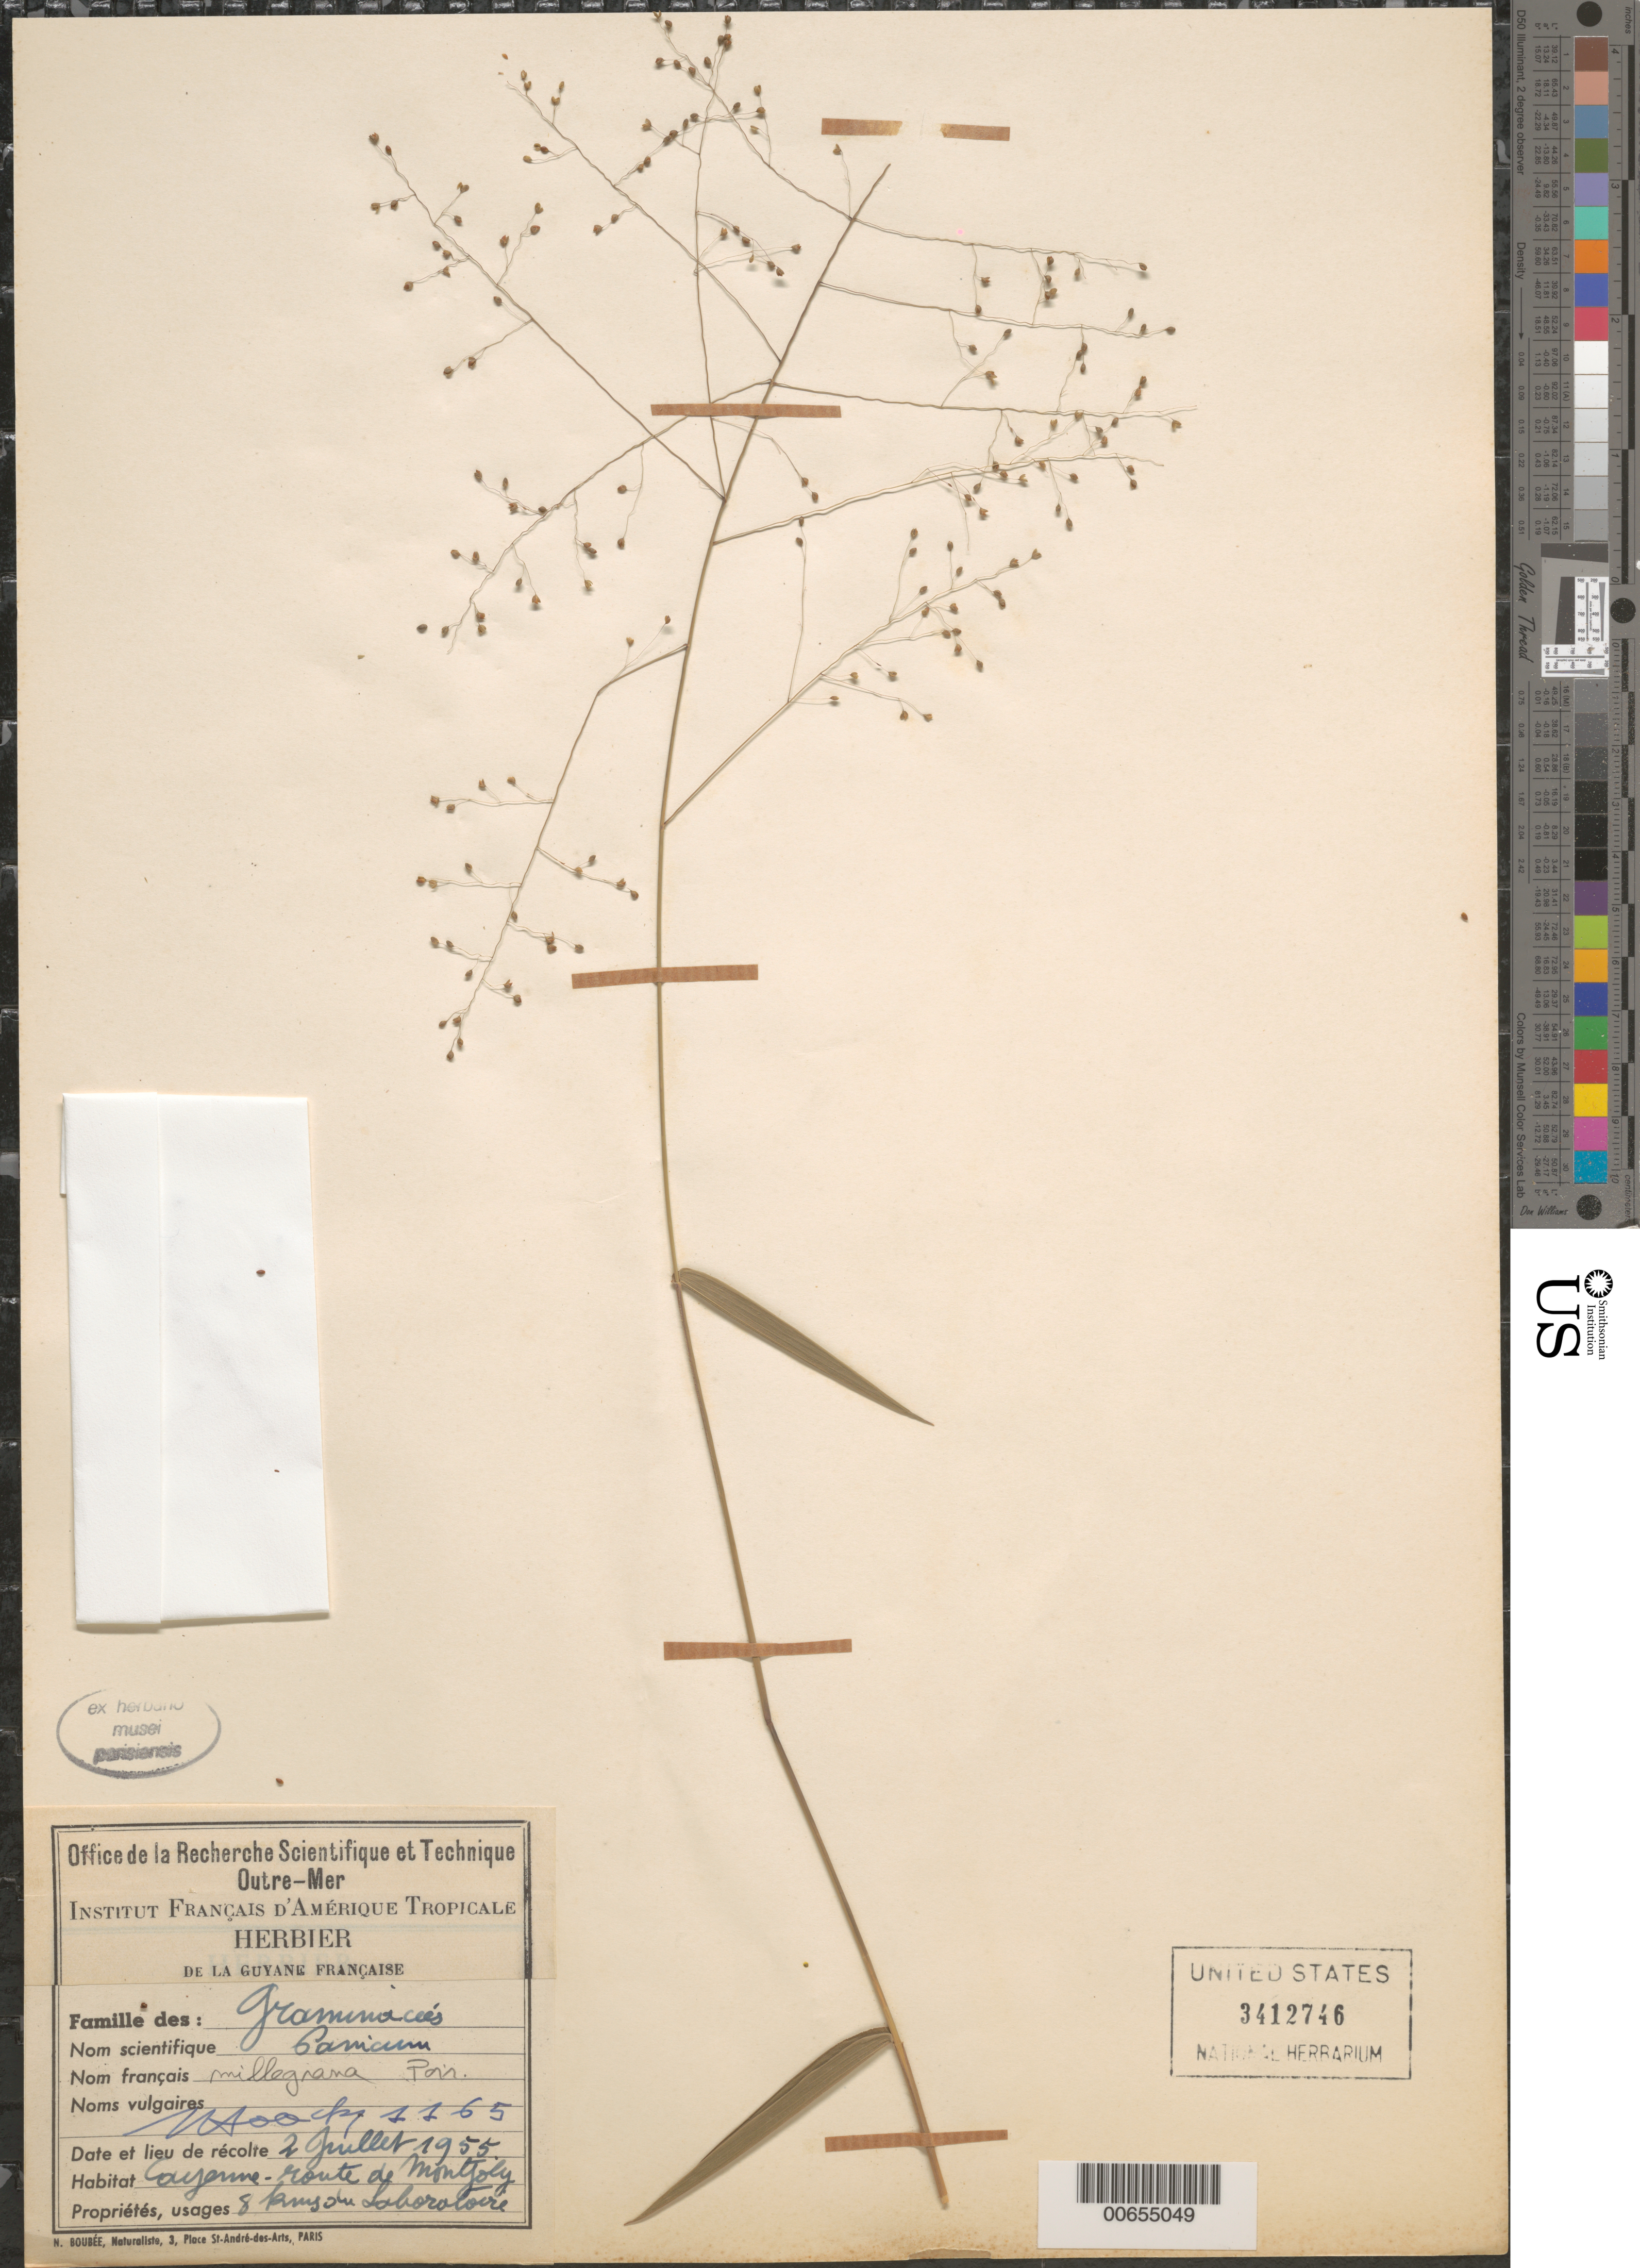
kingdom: Plantae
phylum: Tracheophyta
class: Liliopsida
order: Poales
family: Poaceae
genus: Panicum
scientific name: Panicum millegrana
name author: Poir.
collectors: J. Hoock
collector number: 1165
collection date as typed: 2-Jul-55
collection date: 1955-07-02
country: French Guiana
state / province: Cayenne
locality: Cayenne, route de Montjoly, 8 km du Laborotoire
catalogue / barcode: US 3412746